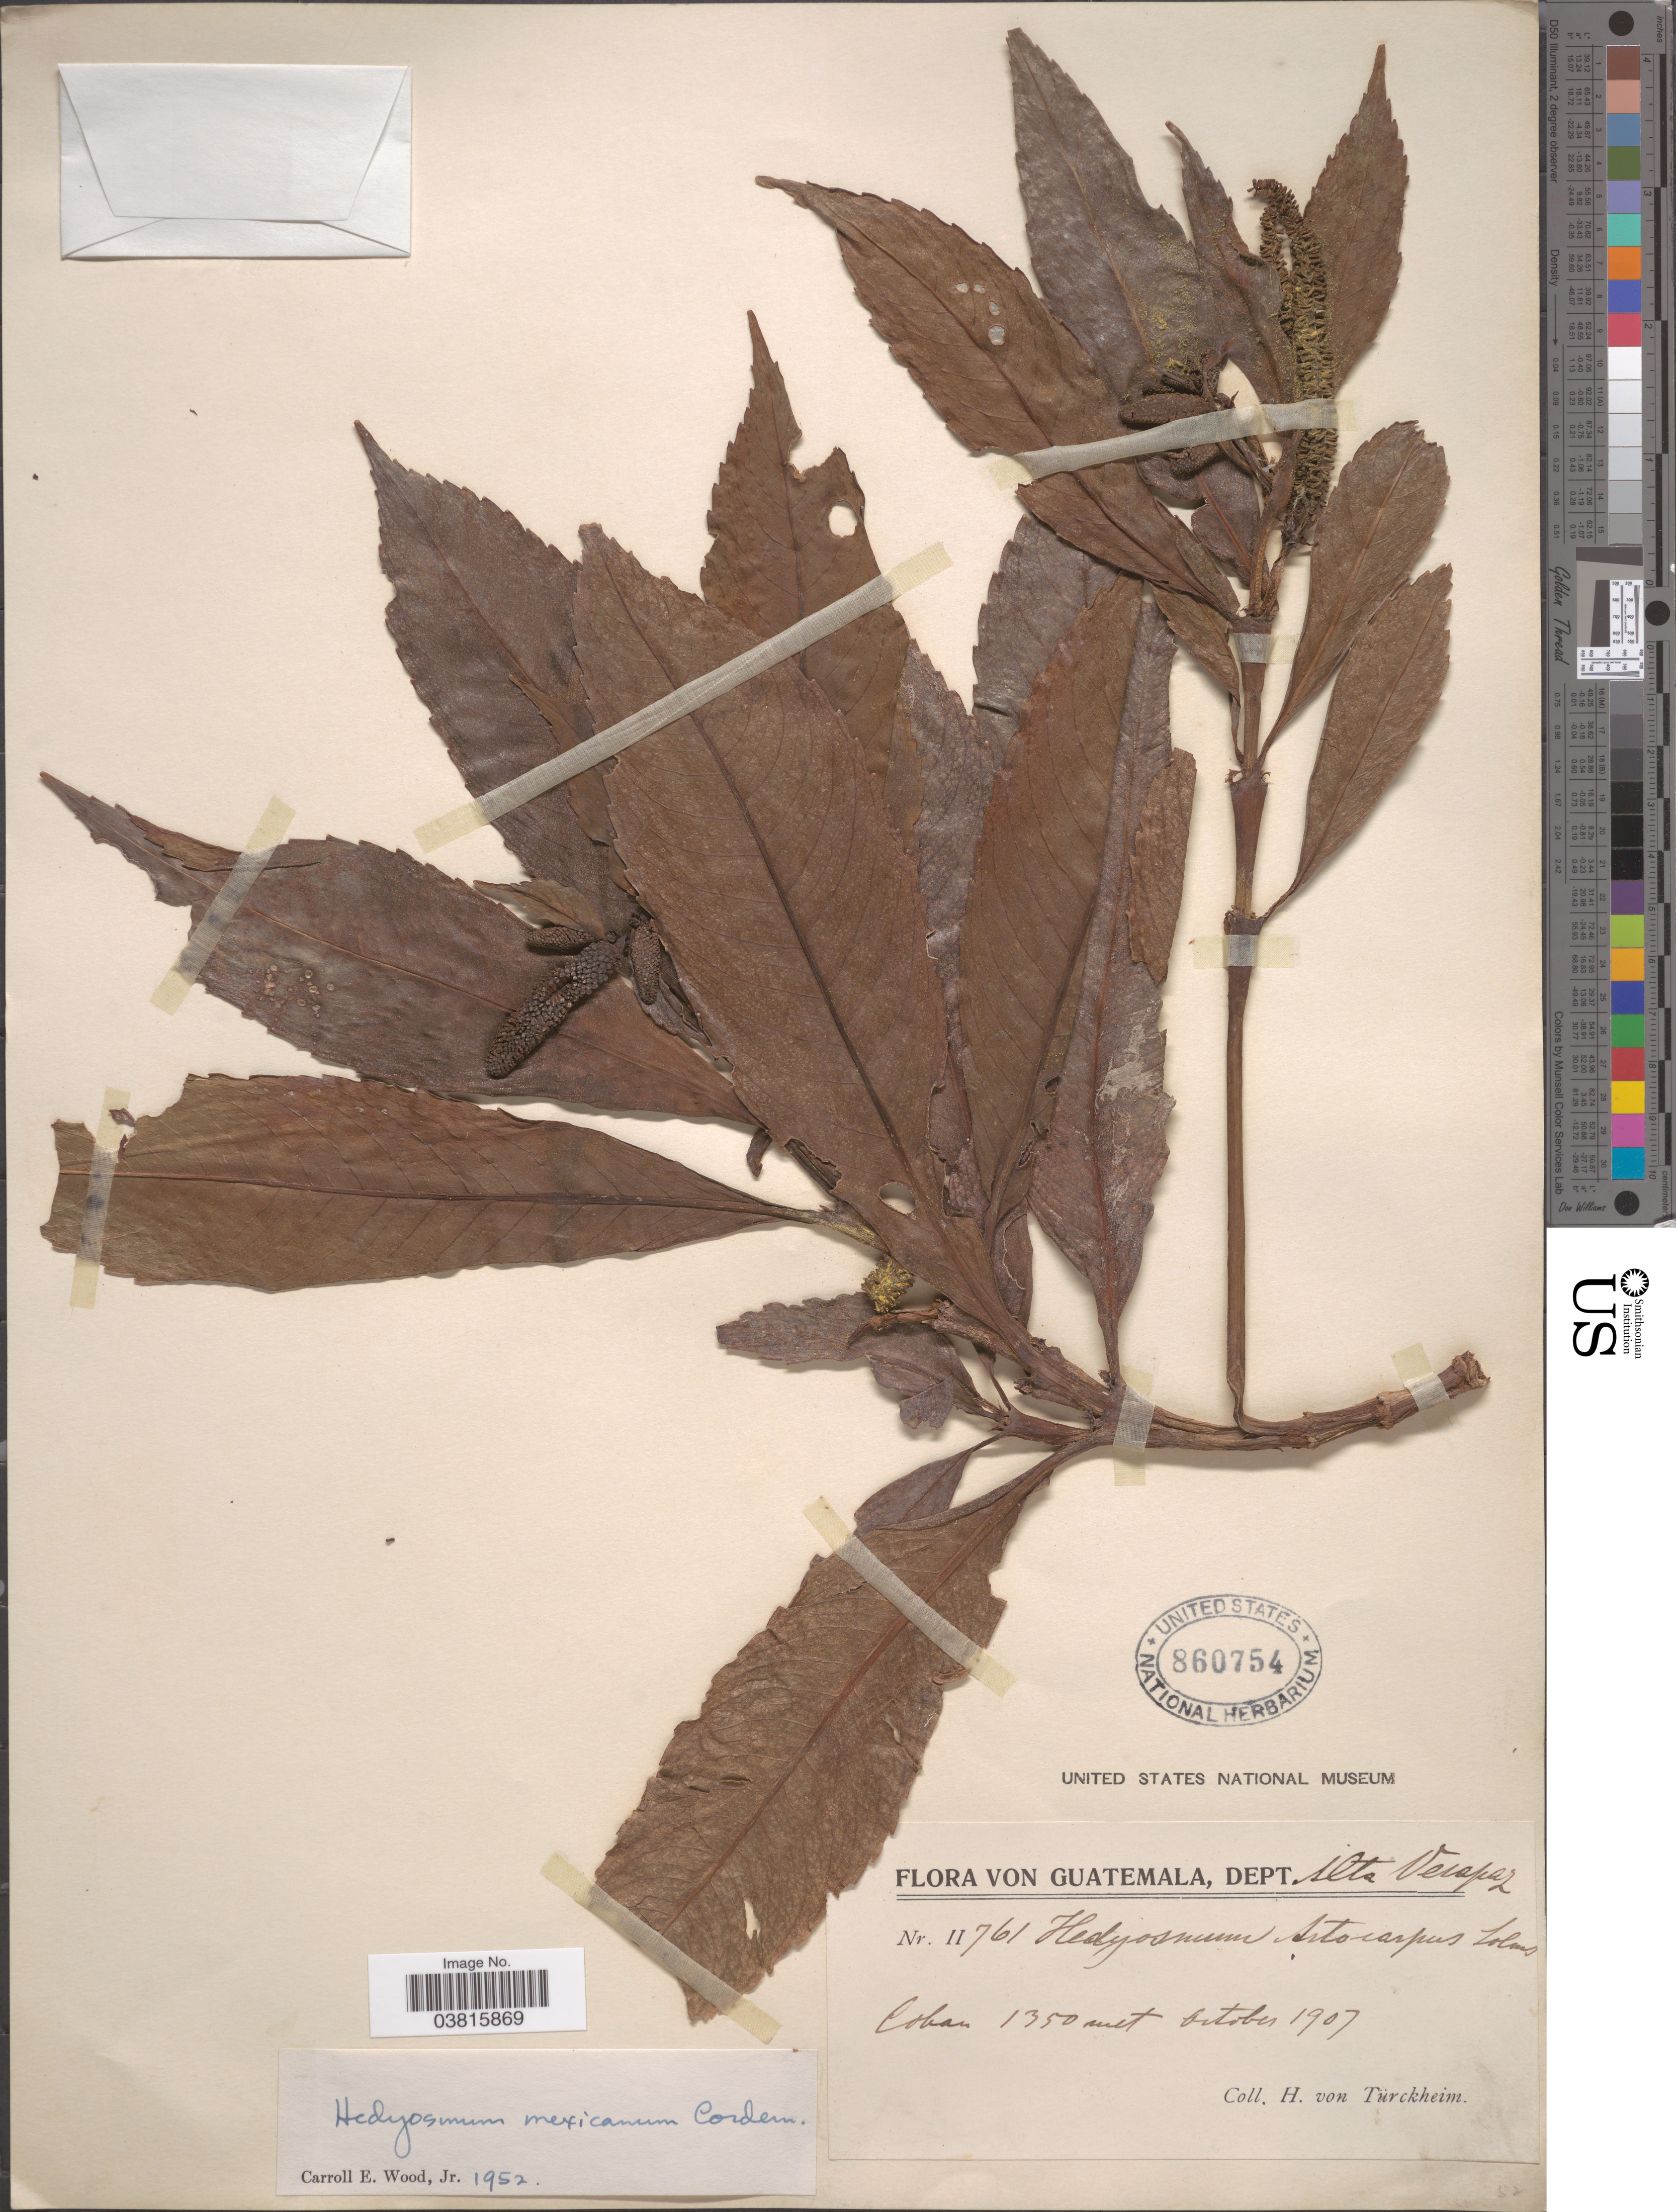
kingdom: Plantae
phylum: Tracheophyta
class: Magnoliopsida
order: Chloranthales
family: Chloranthaceae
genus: Hedyosmum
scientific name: Hedyosmum artocarpus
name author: Solms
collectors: H. von Türckheim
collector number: II761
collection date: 1907-10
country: Guatemala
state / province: Alta Verapaz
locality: Dept. Alta Verapaz. Coban.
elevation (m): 1350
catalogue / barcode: US 860754